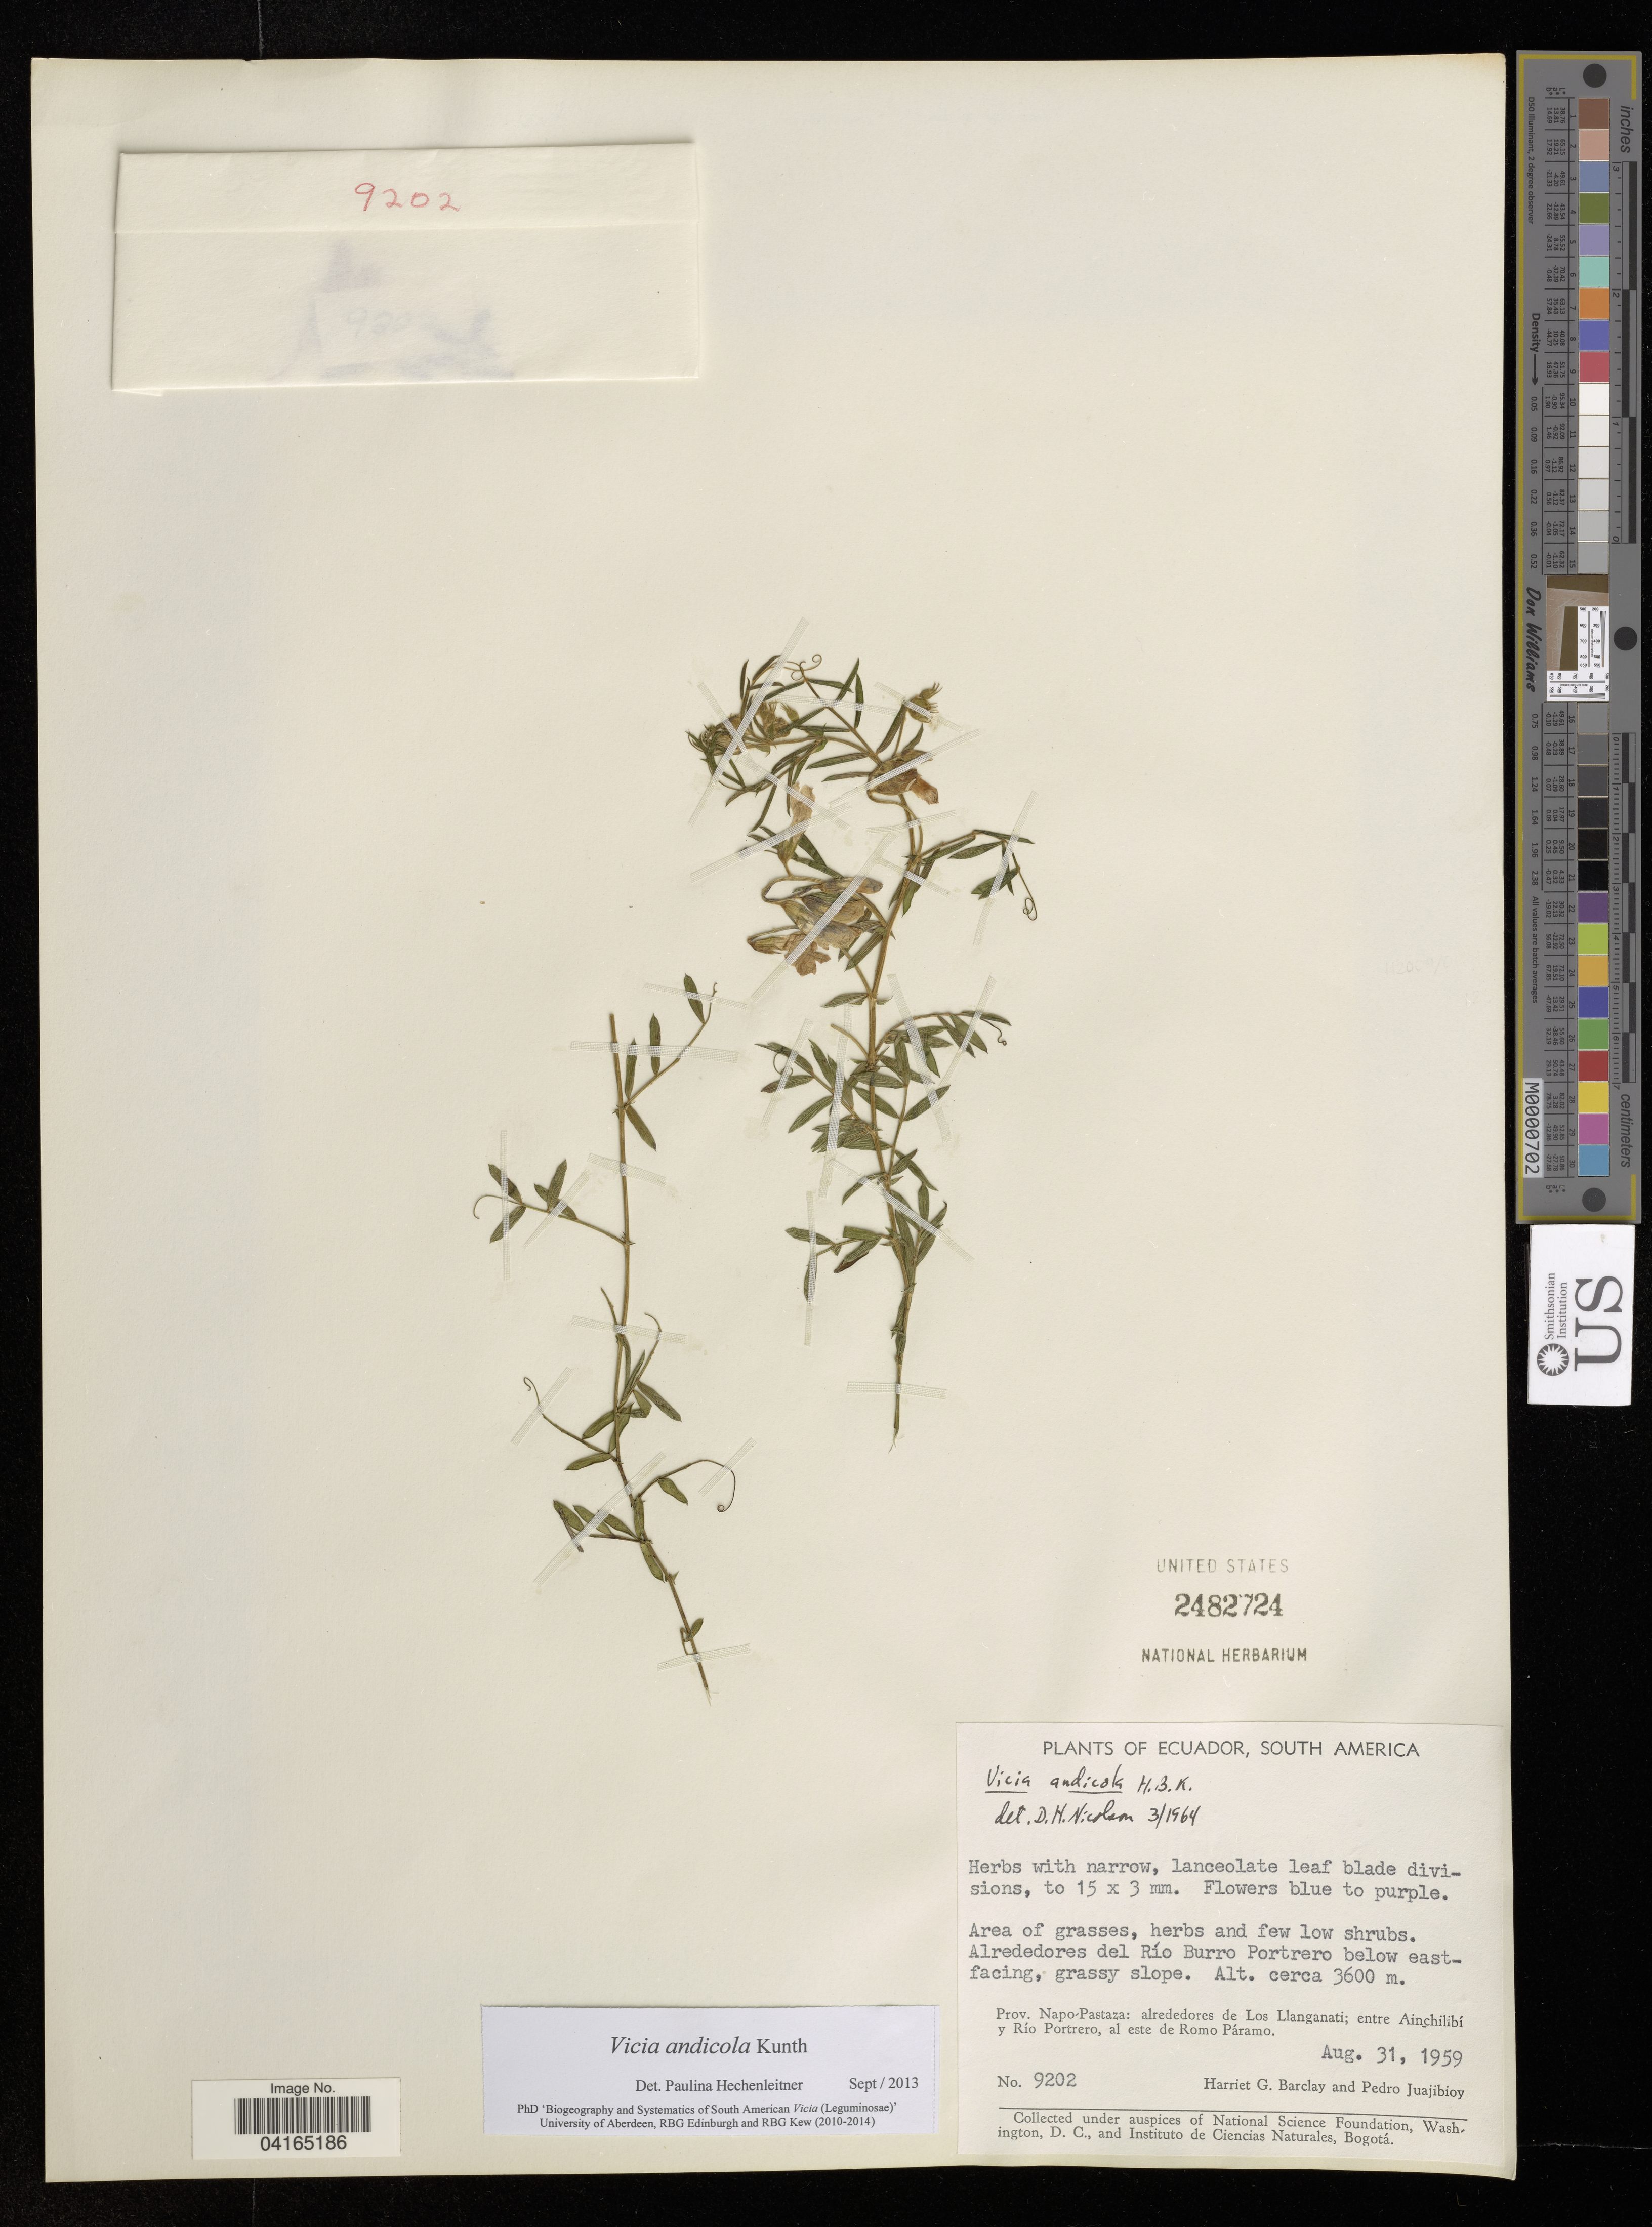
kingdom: Plantae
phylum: Tracheophyta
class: Magnoliopsida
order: Fabales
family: Fabaceae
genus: Vicia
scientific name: Vicia andicola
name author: Kunth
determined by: Hechenleitner, Paulina, RBG Edinburgh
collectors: H. G. Barclay & P. Juajibioy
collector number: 9202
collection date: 1959-08-31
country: Ecuador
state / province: Napo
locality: Prov. Napo-Pastaza: alrededores de Los Llanganati; entire Ainchilibí y Río Portrero, al este de Romo Páramo.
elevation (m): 3600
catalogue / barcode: US 2482724